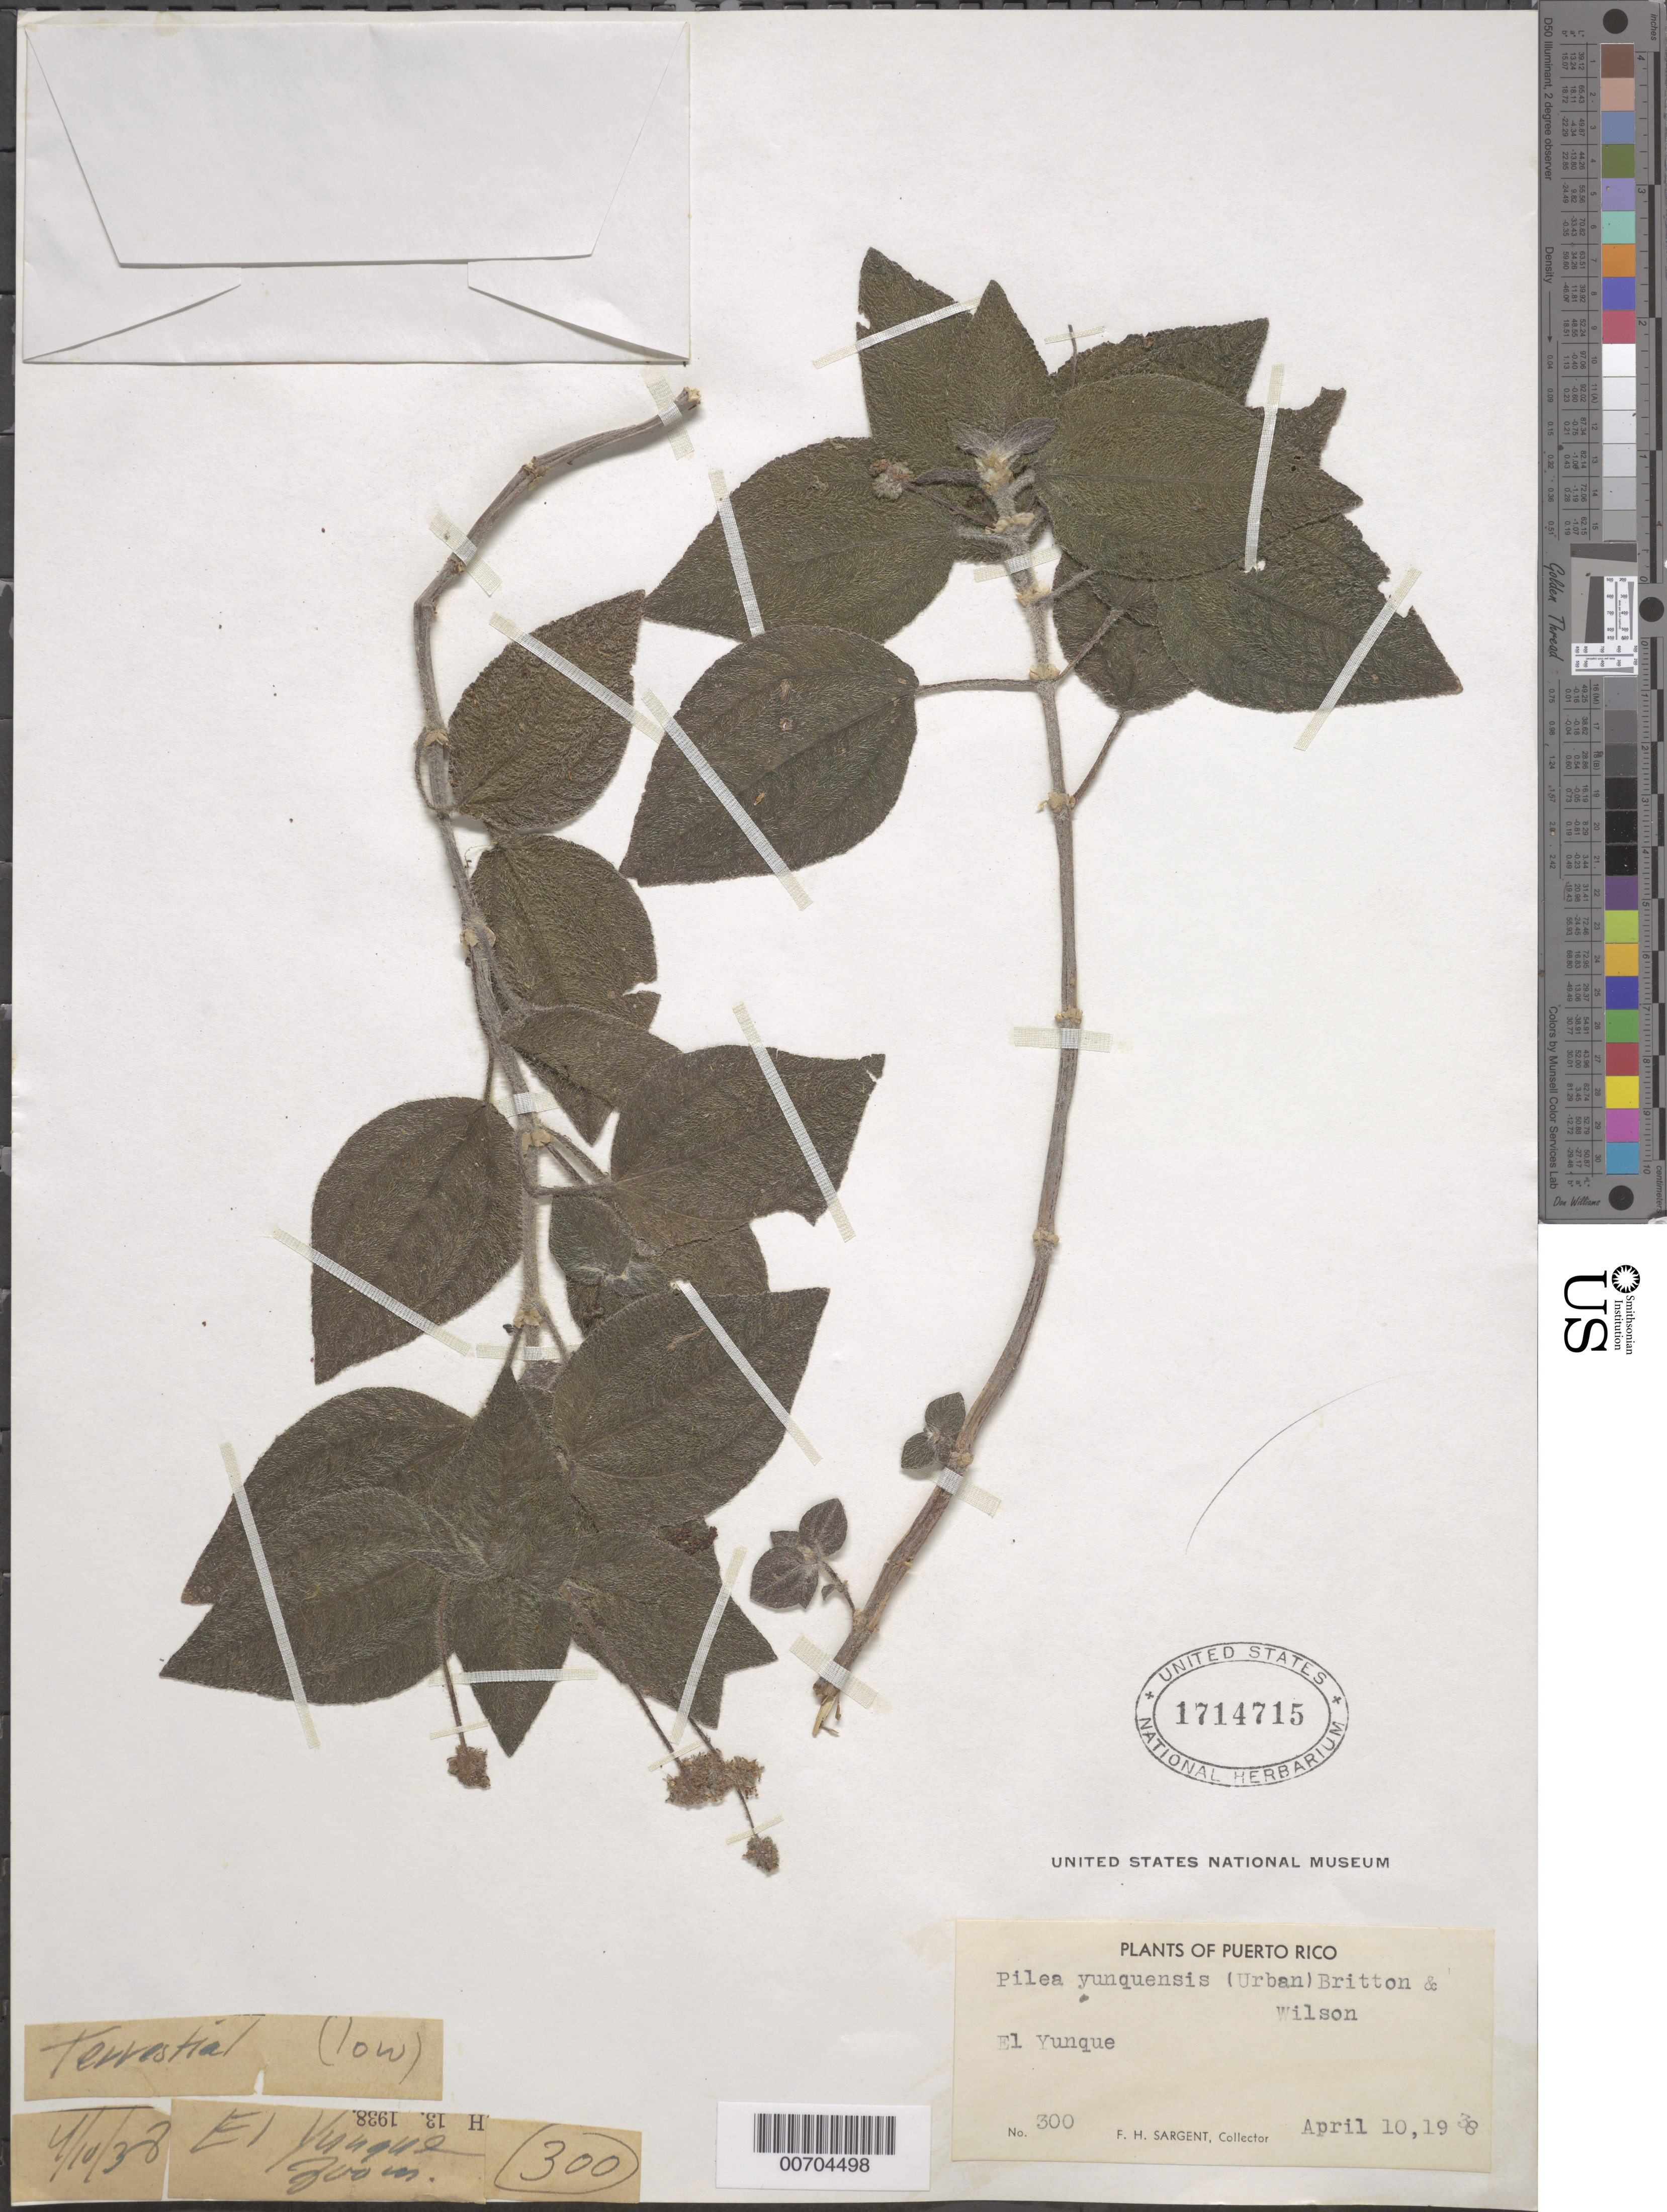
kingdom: Plantae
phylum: Tracheophyta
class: Magnoliopsida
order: Rosales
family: Urticaceae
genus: Pilea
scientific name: Pilea yunquensis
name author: (Urb.) Britton & P. Wilson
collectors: F. H. Sargent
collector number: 300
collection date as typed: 10 Apr 1938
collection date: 1938-04-10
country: Puerto Rico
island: Greater Antilles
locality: El Yunque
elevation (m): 300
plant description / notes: Common name: Terrestrial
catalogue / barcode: US 1714715